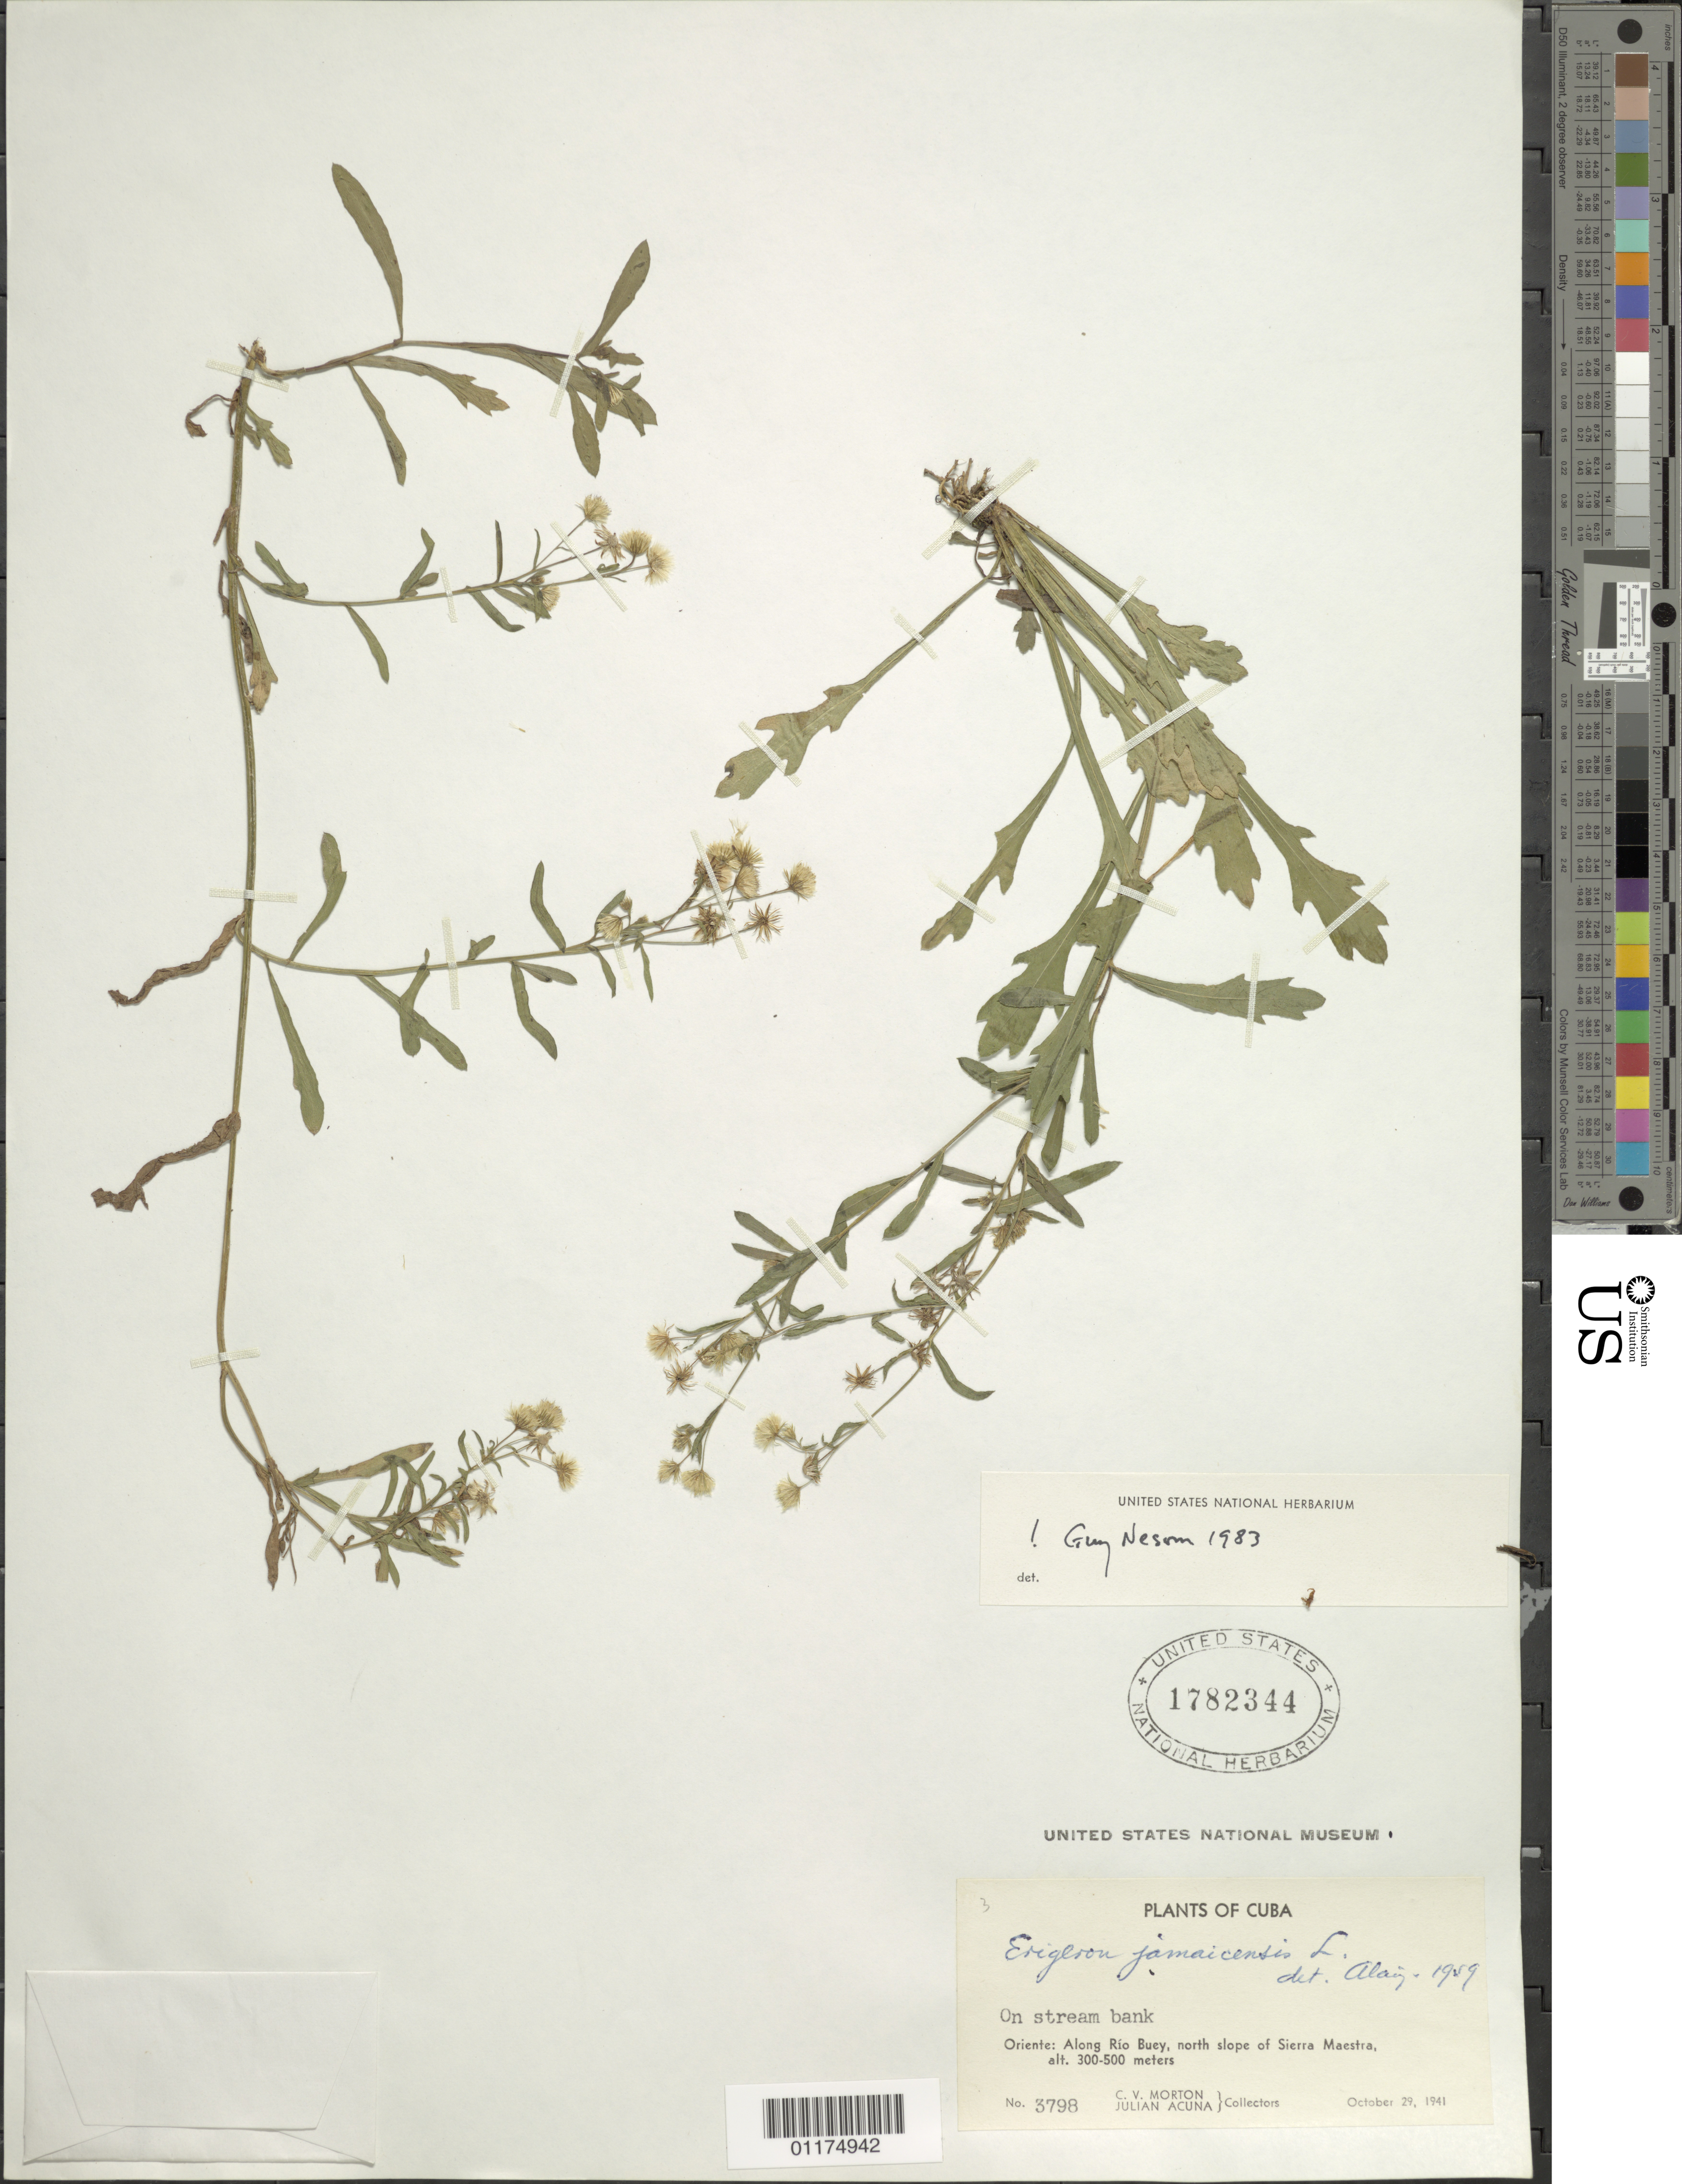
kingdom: Plantae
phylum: Tracheophyta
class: Magnoliopsida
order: Asterales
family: Asteraceae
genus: Erigeron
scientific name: Erigeron jamaicensis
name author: L.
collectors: C. V. Morton & J. Acuña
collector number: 3798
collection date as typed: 29 Oct 1941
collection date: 1941-10-29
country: Cuba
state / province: Oriente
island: Cuba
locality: Along Rio Buey, north of Sierra Maestra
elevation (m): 300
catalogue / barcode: US 1782344